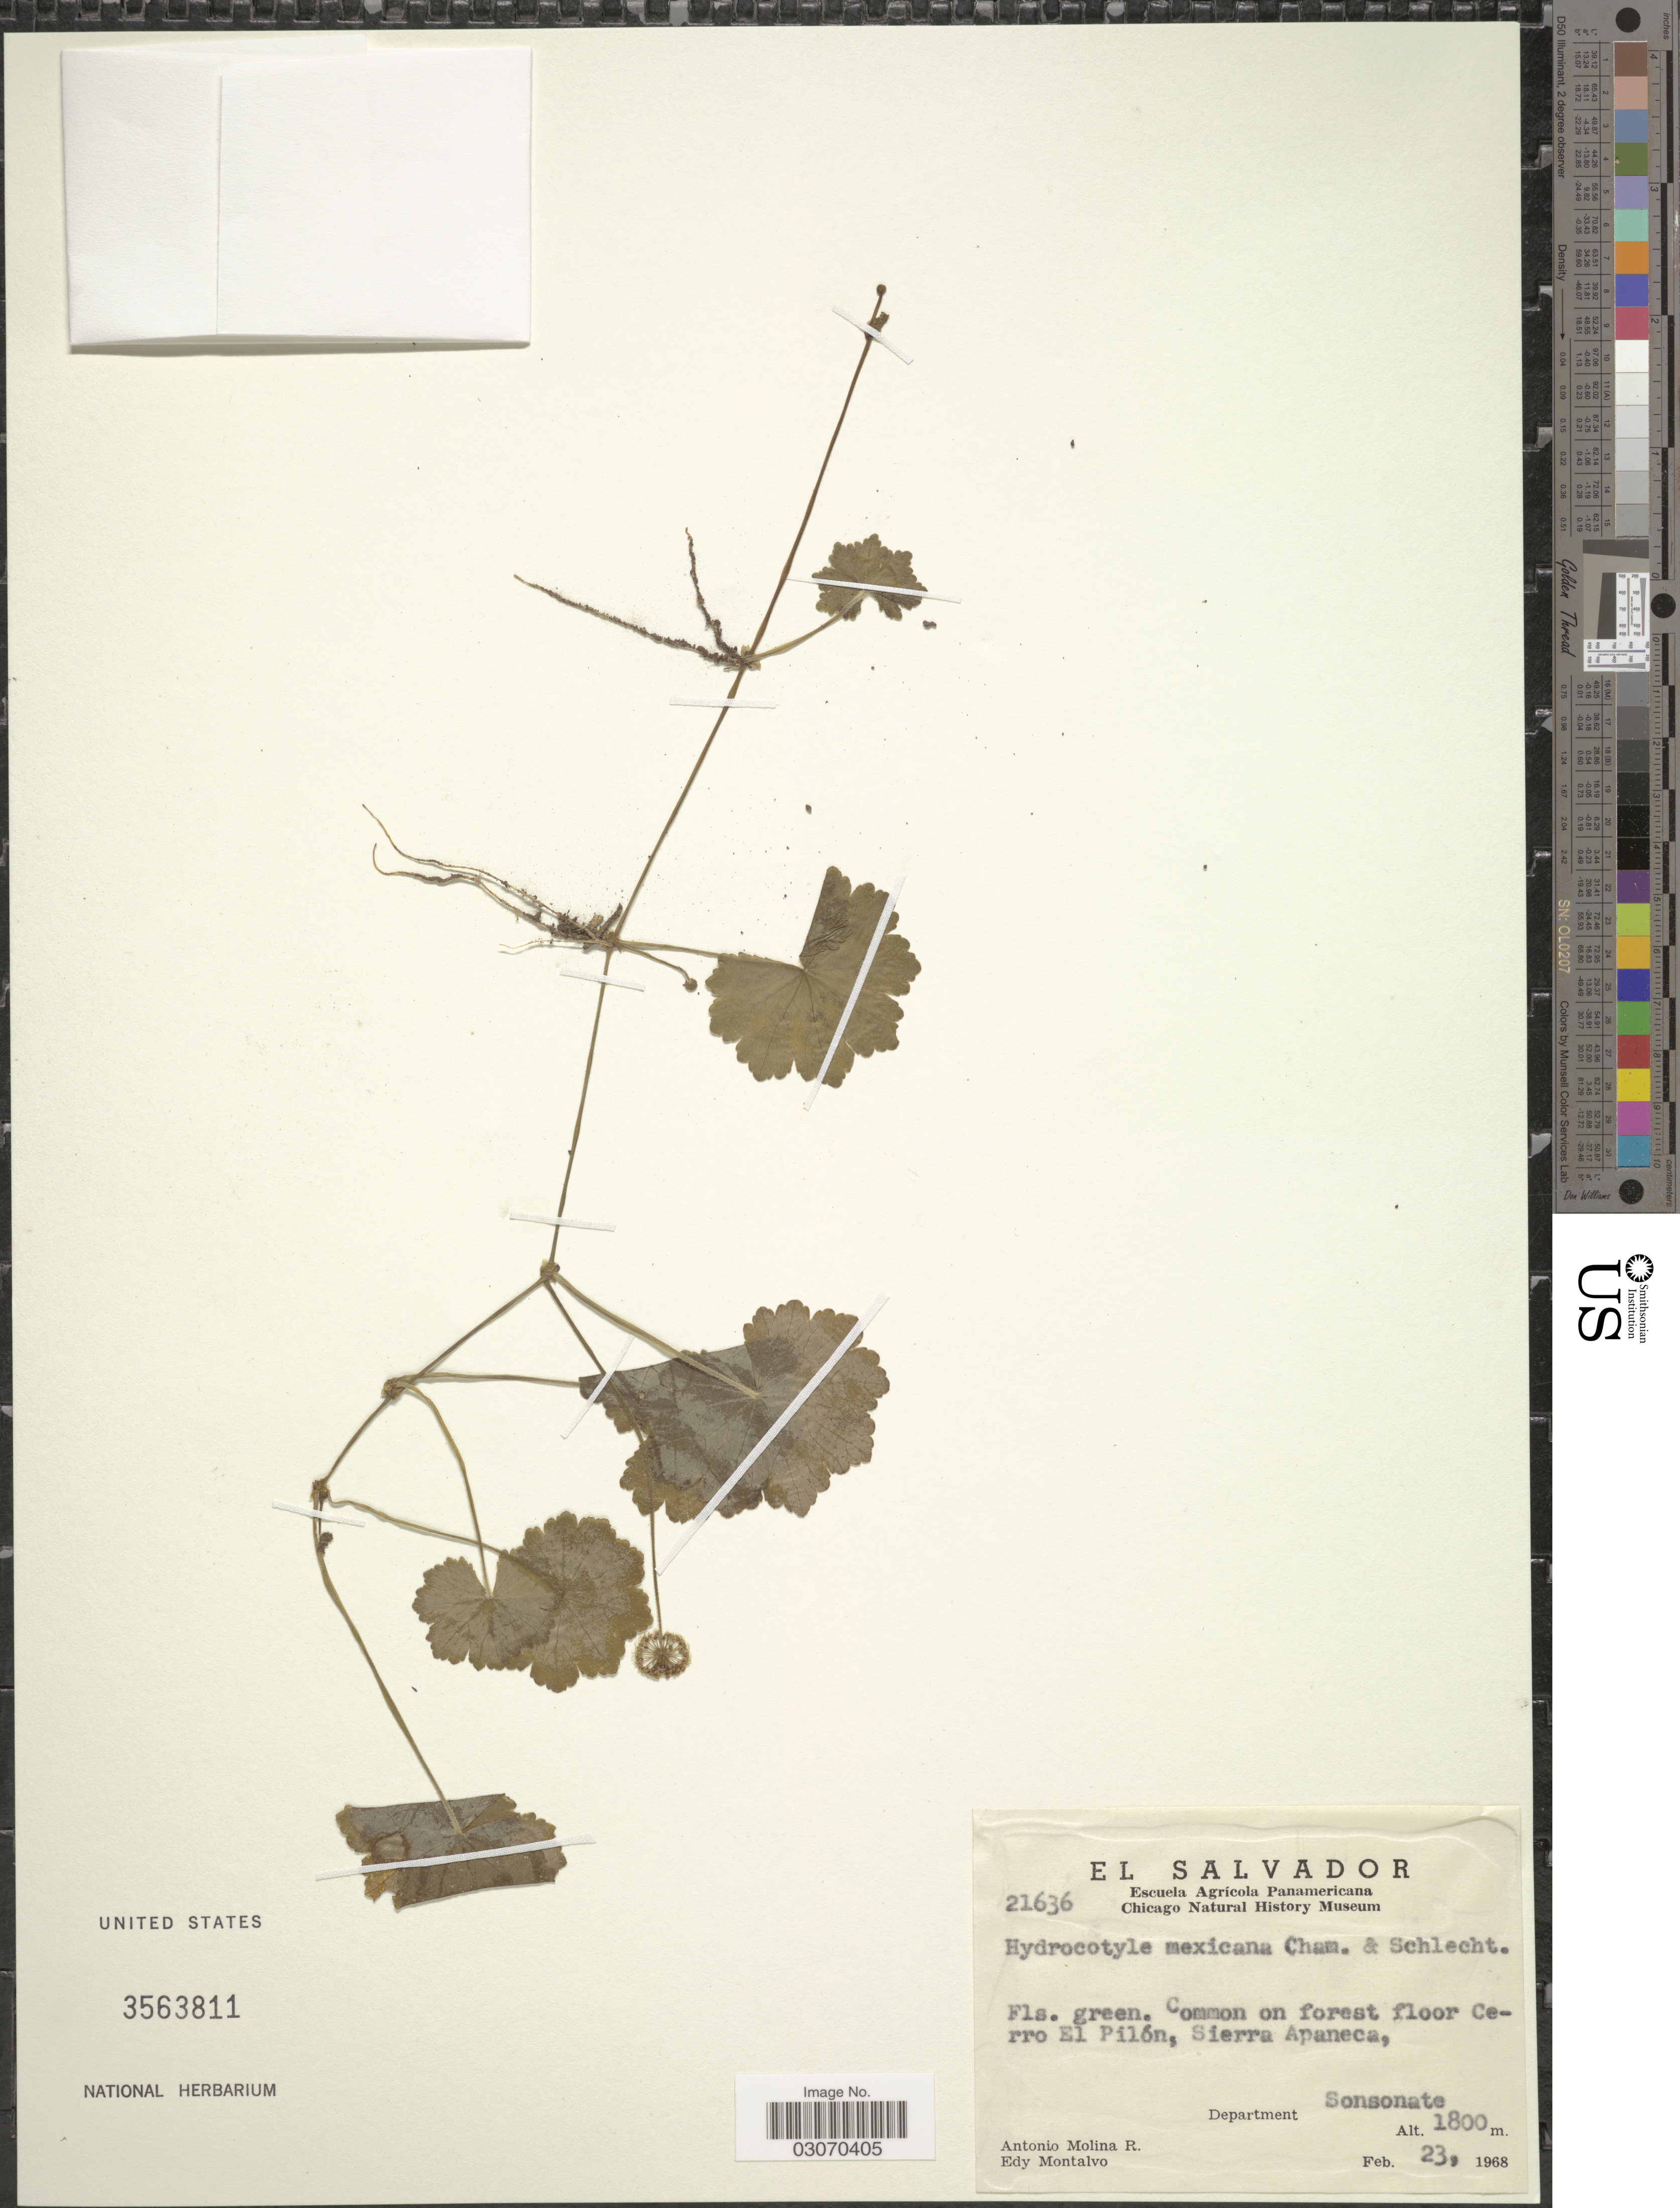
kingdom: Plantae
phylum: Tracheophyta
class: Magnoliopsida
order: Apiales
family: Araliaceae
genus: Hydrocotyle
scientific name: Hydrocotyle mexicana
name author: Schltdl. & Cham.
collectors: A. Molina R. & E. A. Montalvo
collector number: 21636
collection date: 1968-02-23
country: El Salvador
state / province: Sonsonate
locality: Common on forest floor Cerro El Pilón, Sierra Apaneca, Department Sonsonate.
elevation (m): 1800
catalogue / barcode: US 3563811